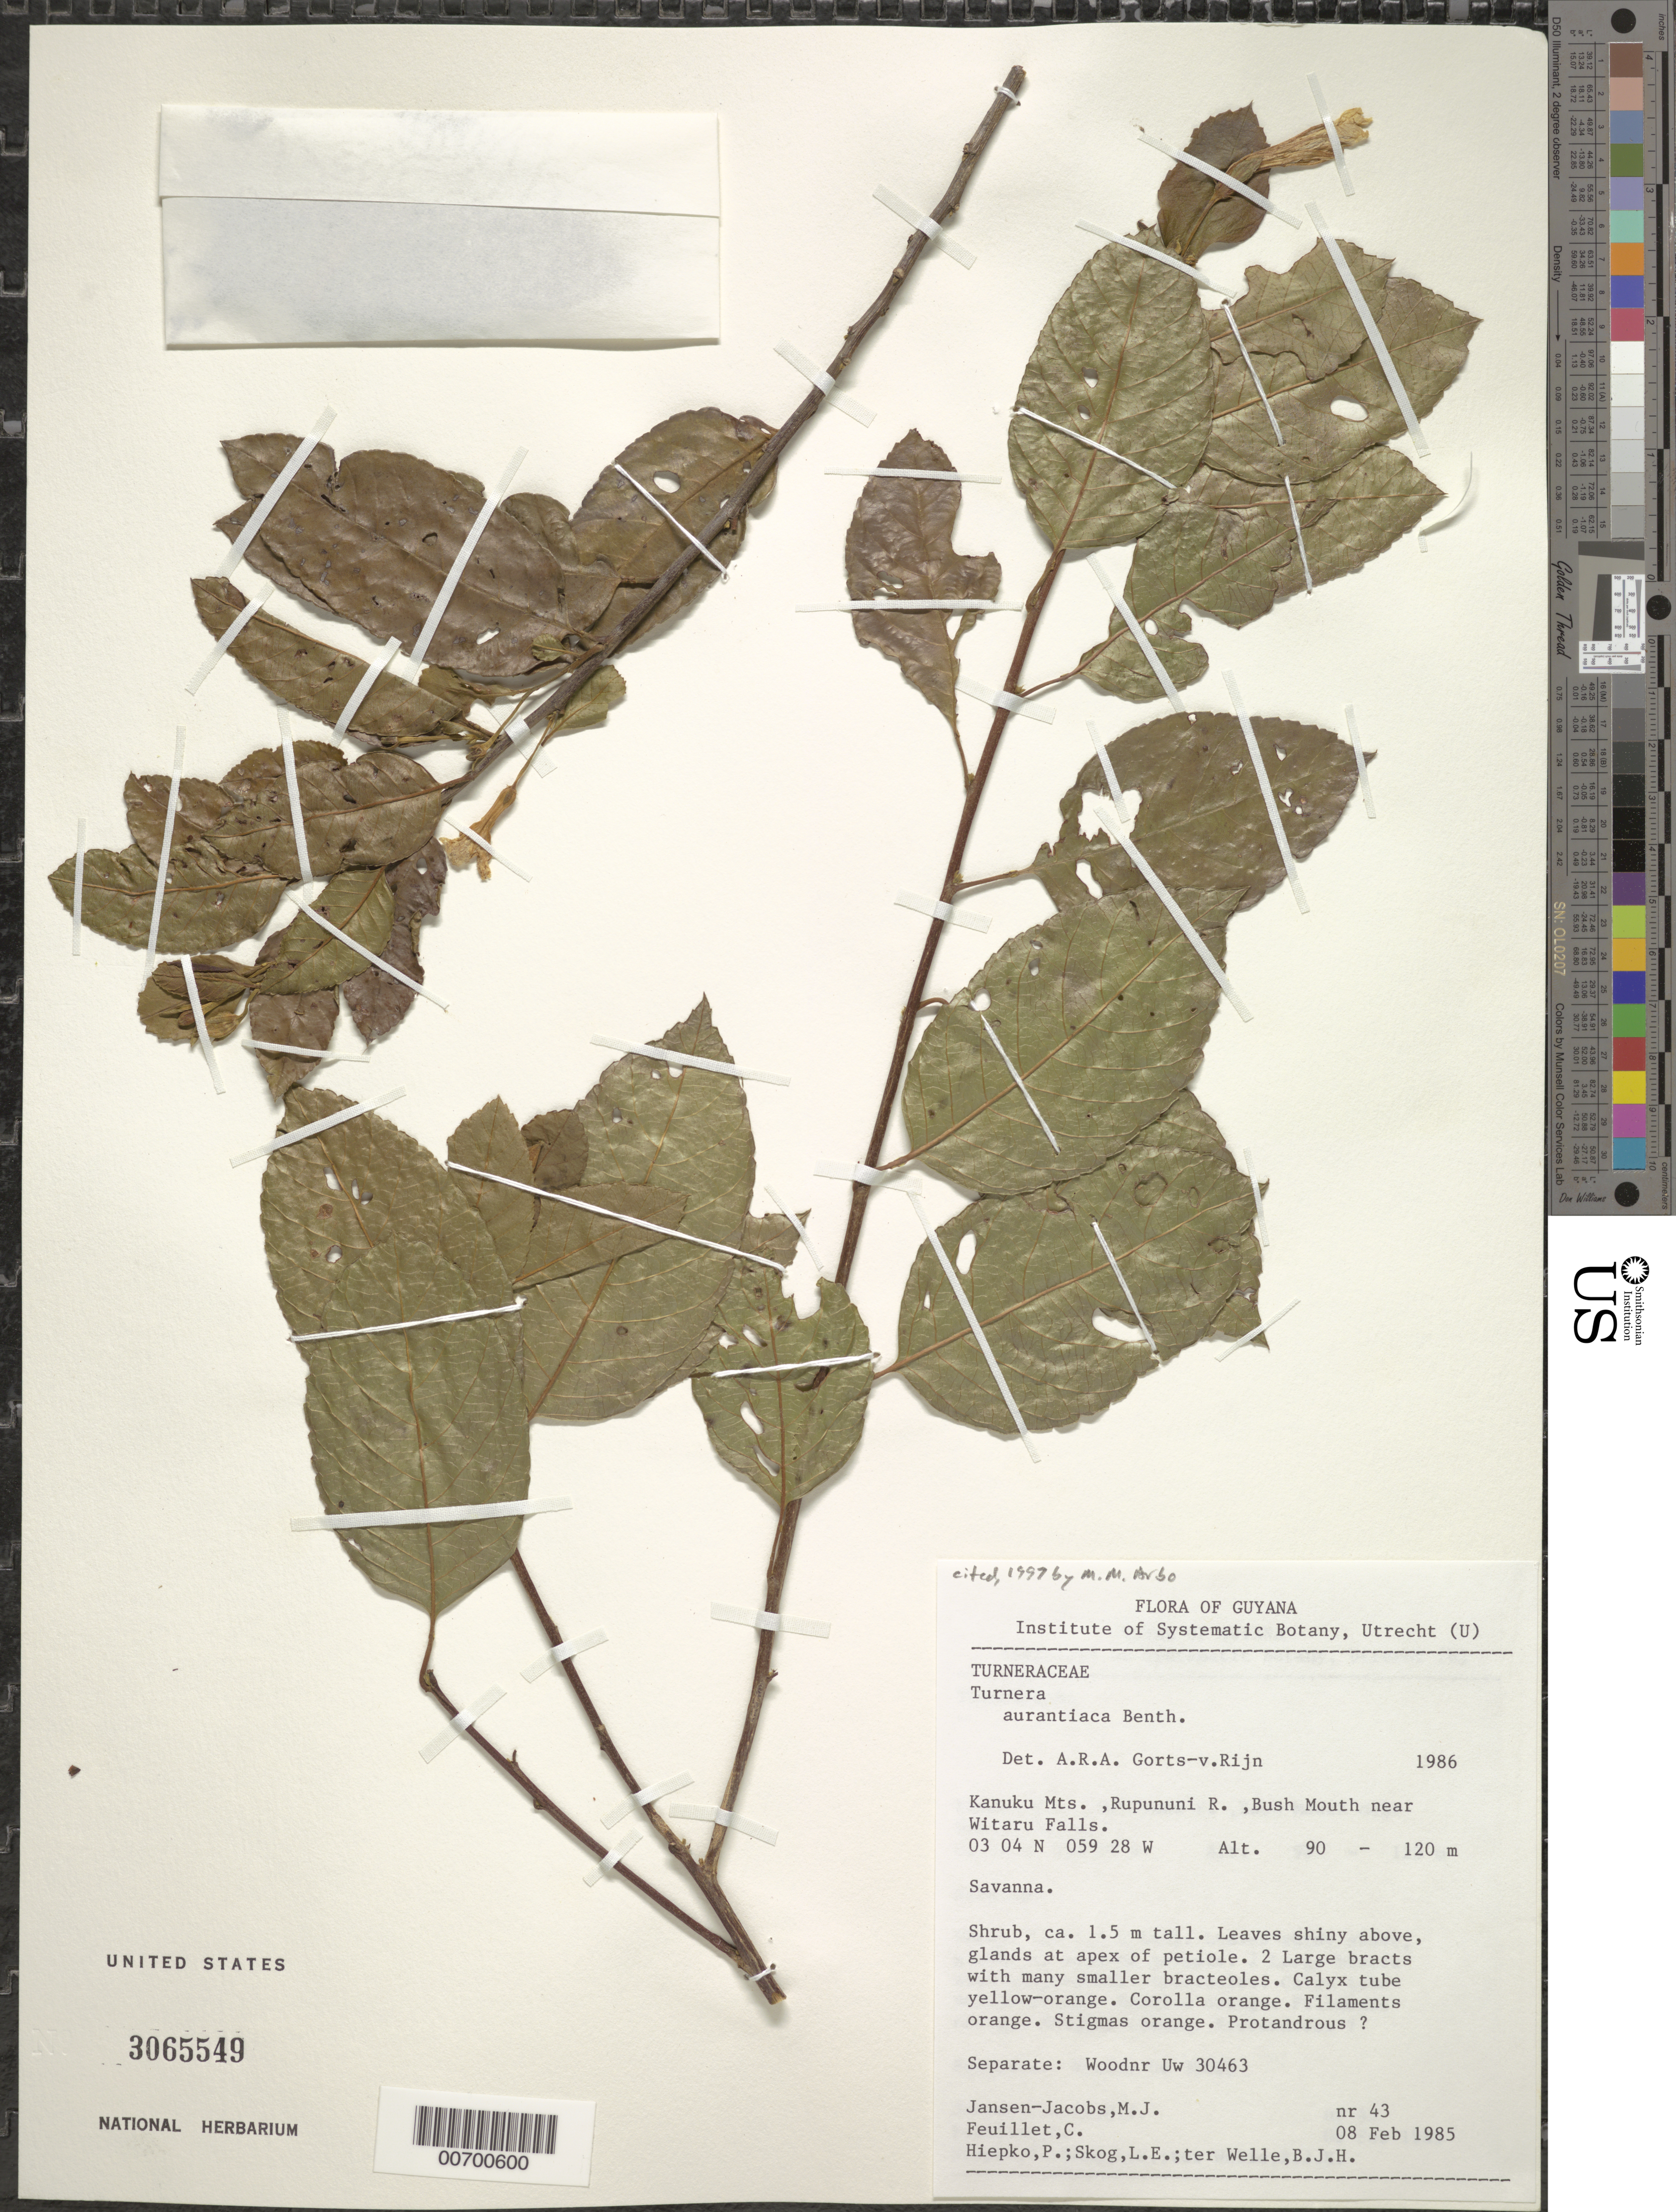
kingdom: Plantae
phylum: Tracheophyta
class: Magnoliopsida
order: Malpighiales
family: Turneraceae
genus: Turnera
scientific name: Turnera aurantiaca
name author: Benth.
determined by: Görts-van Rijn, A. R. A.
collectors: M. J. Jansen-Jacobs, C. Feuillet, P. H. Hiepko, L. E. Skog & B. Welle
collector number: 43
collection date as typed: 8-Feb-85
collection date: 1985-02-08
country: Guyana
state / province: U. Takutu-U. Essequibo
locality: Kanuku Mts., Rupununi R., Bush Mouth near Witaru Falls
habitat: Savanna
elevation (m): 90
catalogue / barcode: US 3065549